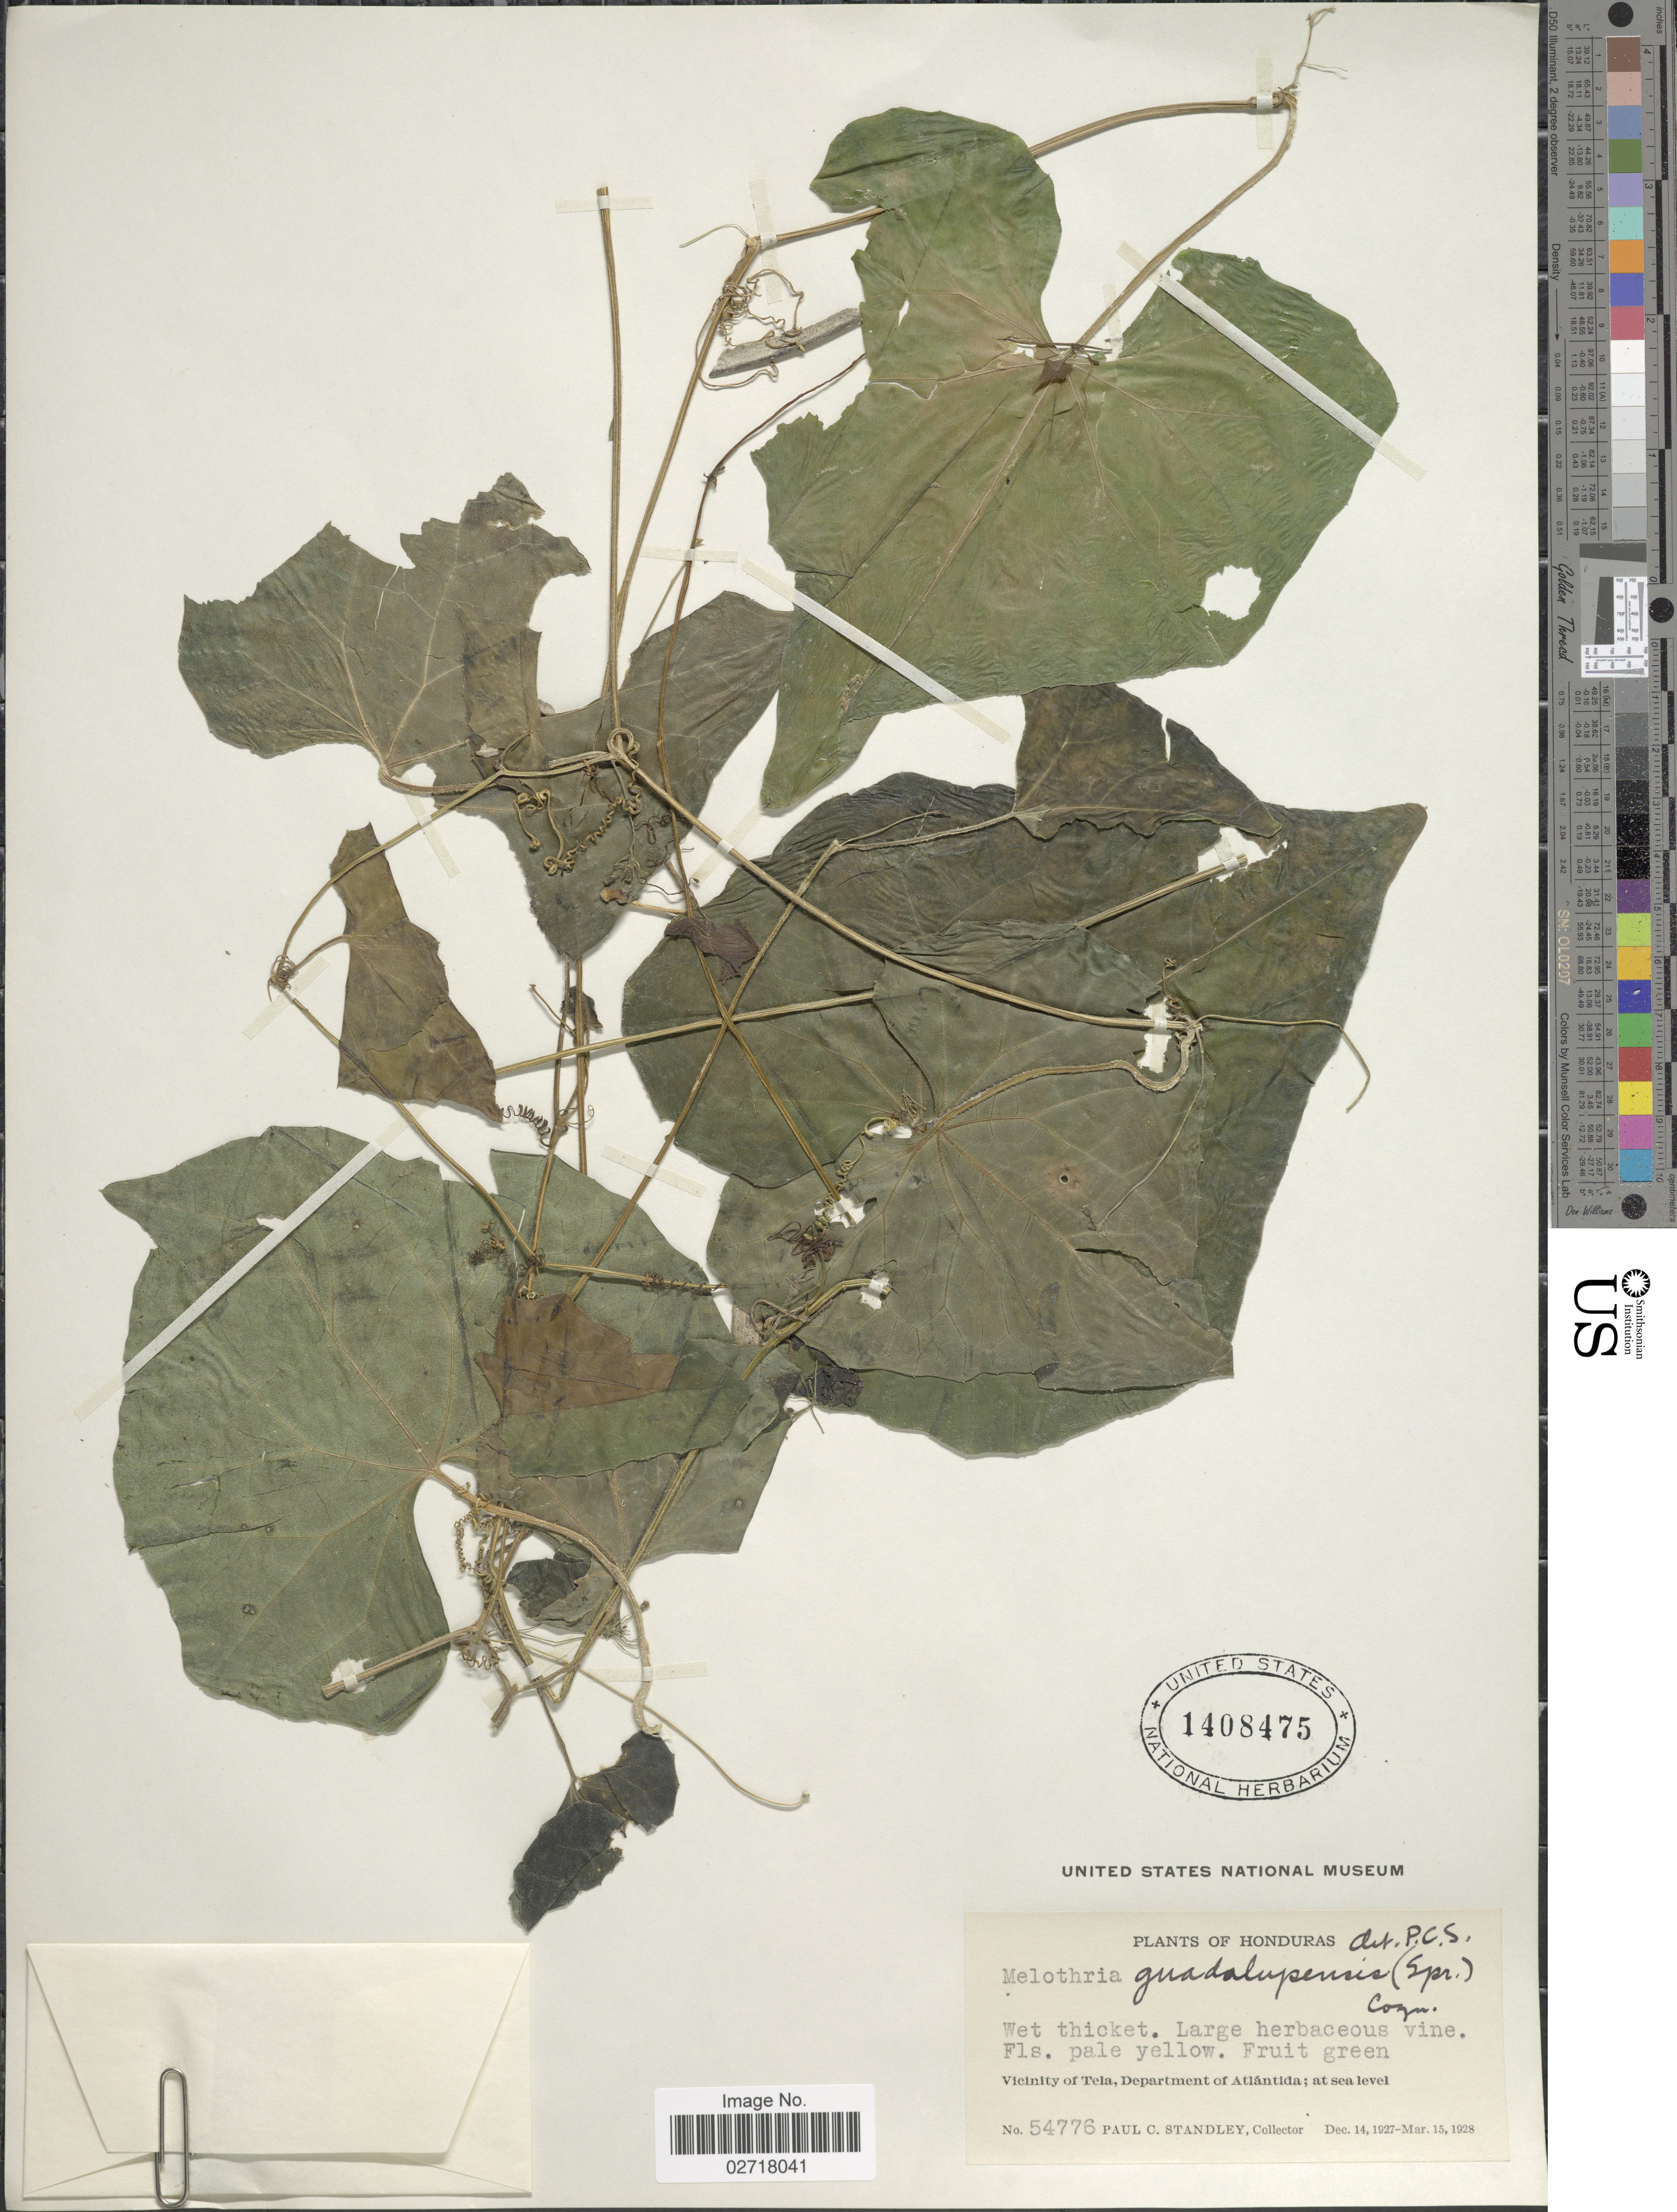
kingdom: Plantae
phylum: Tracheophyta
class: Magnoliopsida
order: Cucurbitales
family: Cucurbitaceae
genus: Melothria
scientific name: Melothria pendula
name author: L.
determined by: U.S. National Herbarium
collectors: P. C. Standley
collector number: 54776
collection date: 1927-12-14/1928-03-15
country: Honduras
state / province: Atlántida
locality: Vicinity of Tela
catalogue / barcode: US 1408475